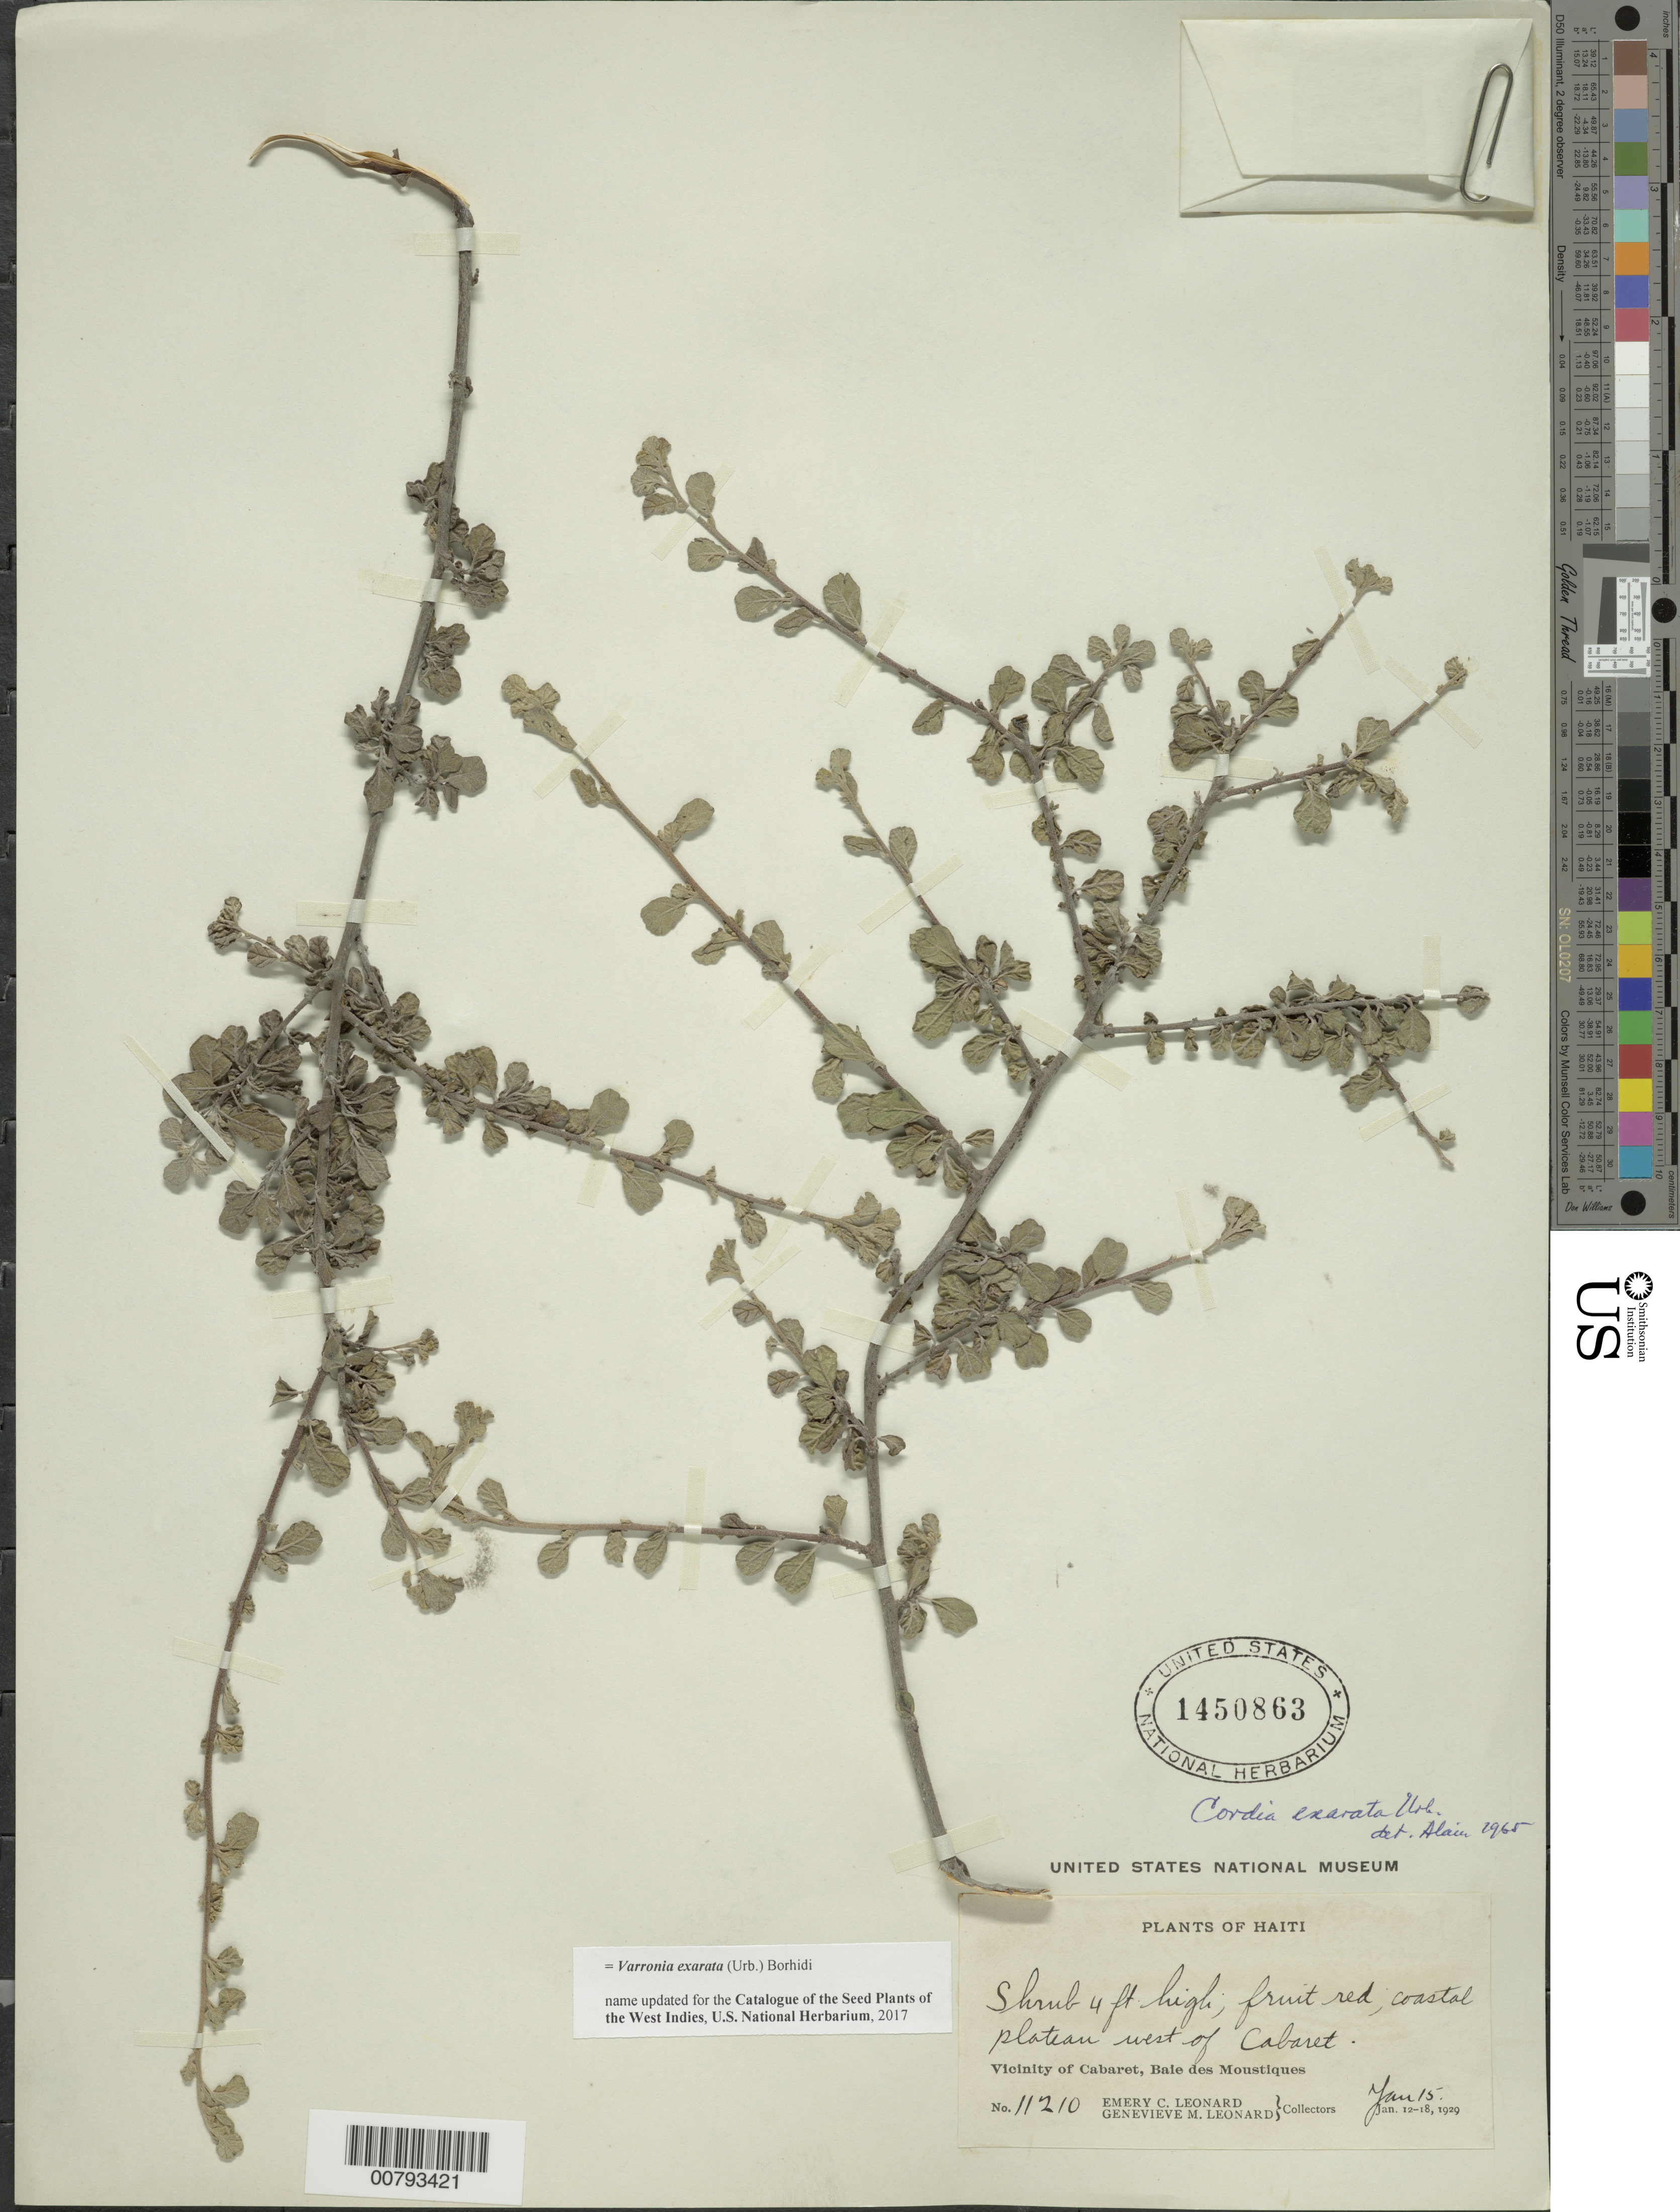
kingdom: Plantae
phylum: Tracheophyta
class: Magnoliopsida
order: Boraginales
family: Cordiaceae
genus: Varronia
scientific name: Varronia exarata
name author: (Urb.) Borhidi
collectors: E. C. Leonard & G. M. Leonard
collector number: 11210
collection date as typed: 15 Jan 1929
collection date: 1929-01-15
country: Haiti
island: Hispaniola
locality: Baie des Moustiques, vicinity of Cabaret, west of Cabaret.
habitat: Coastal plateau.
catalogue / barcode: US 1450863